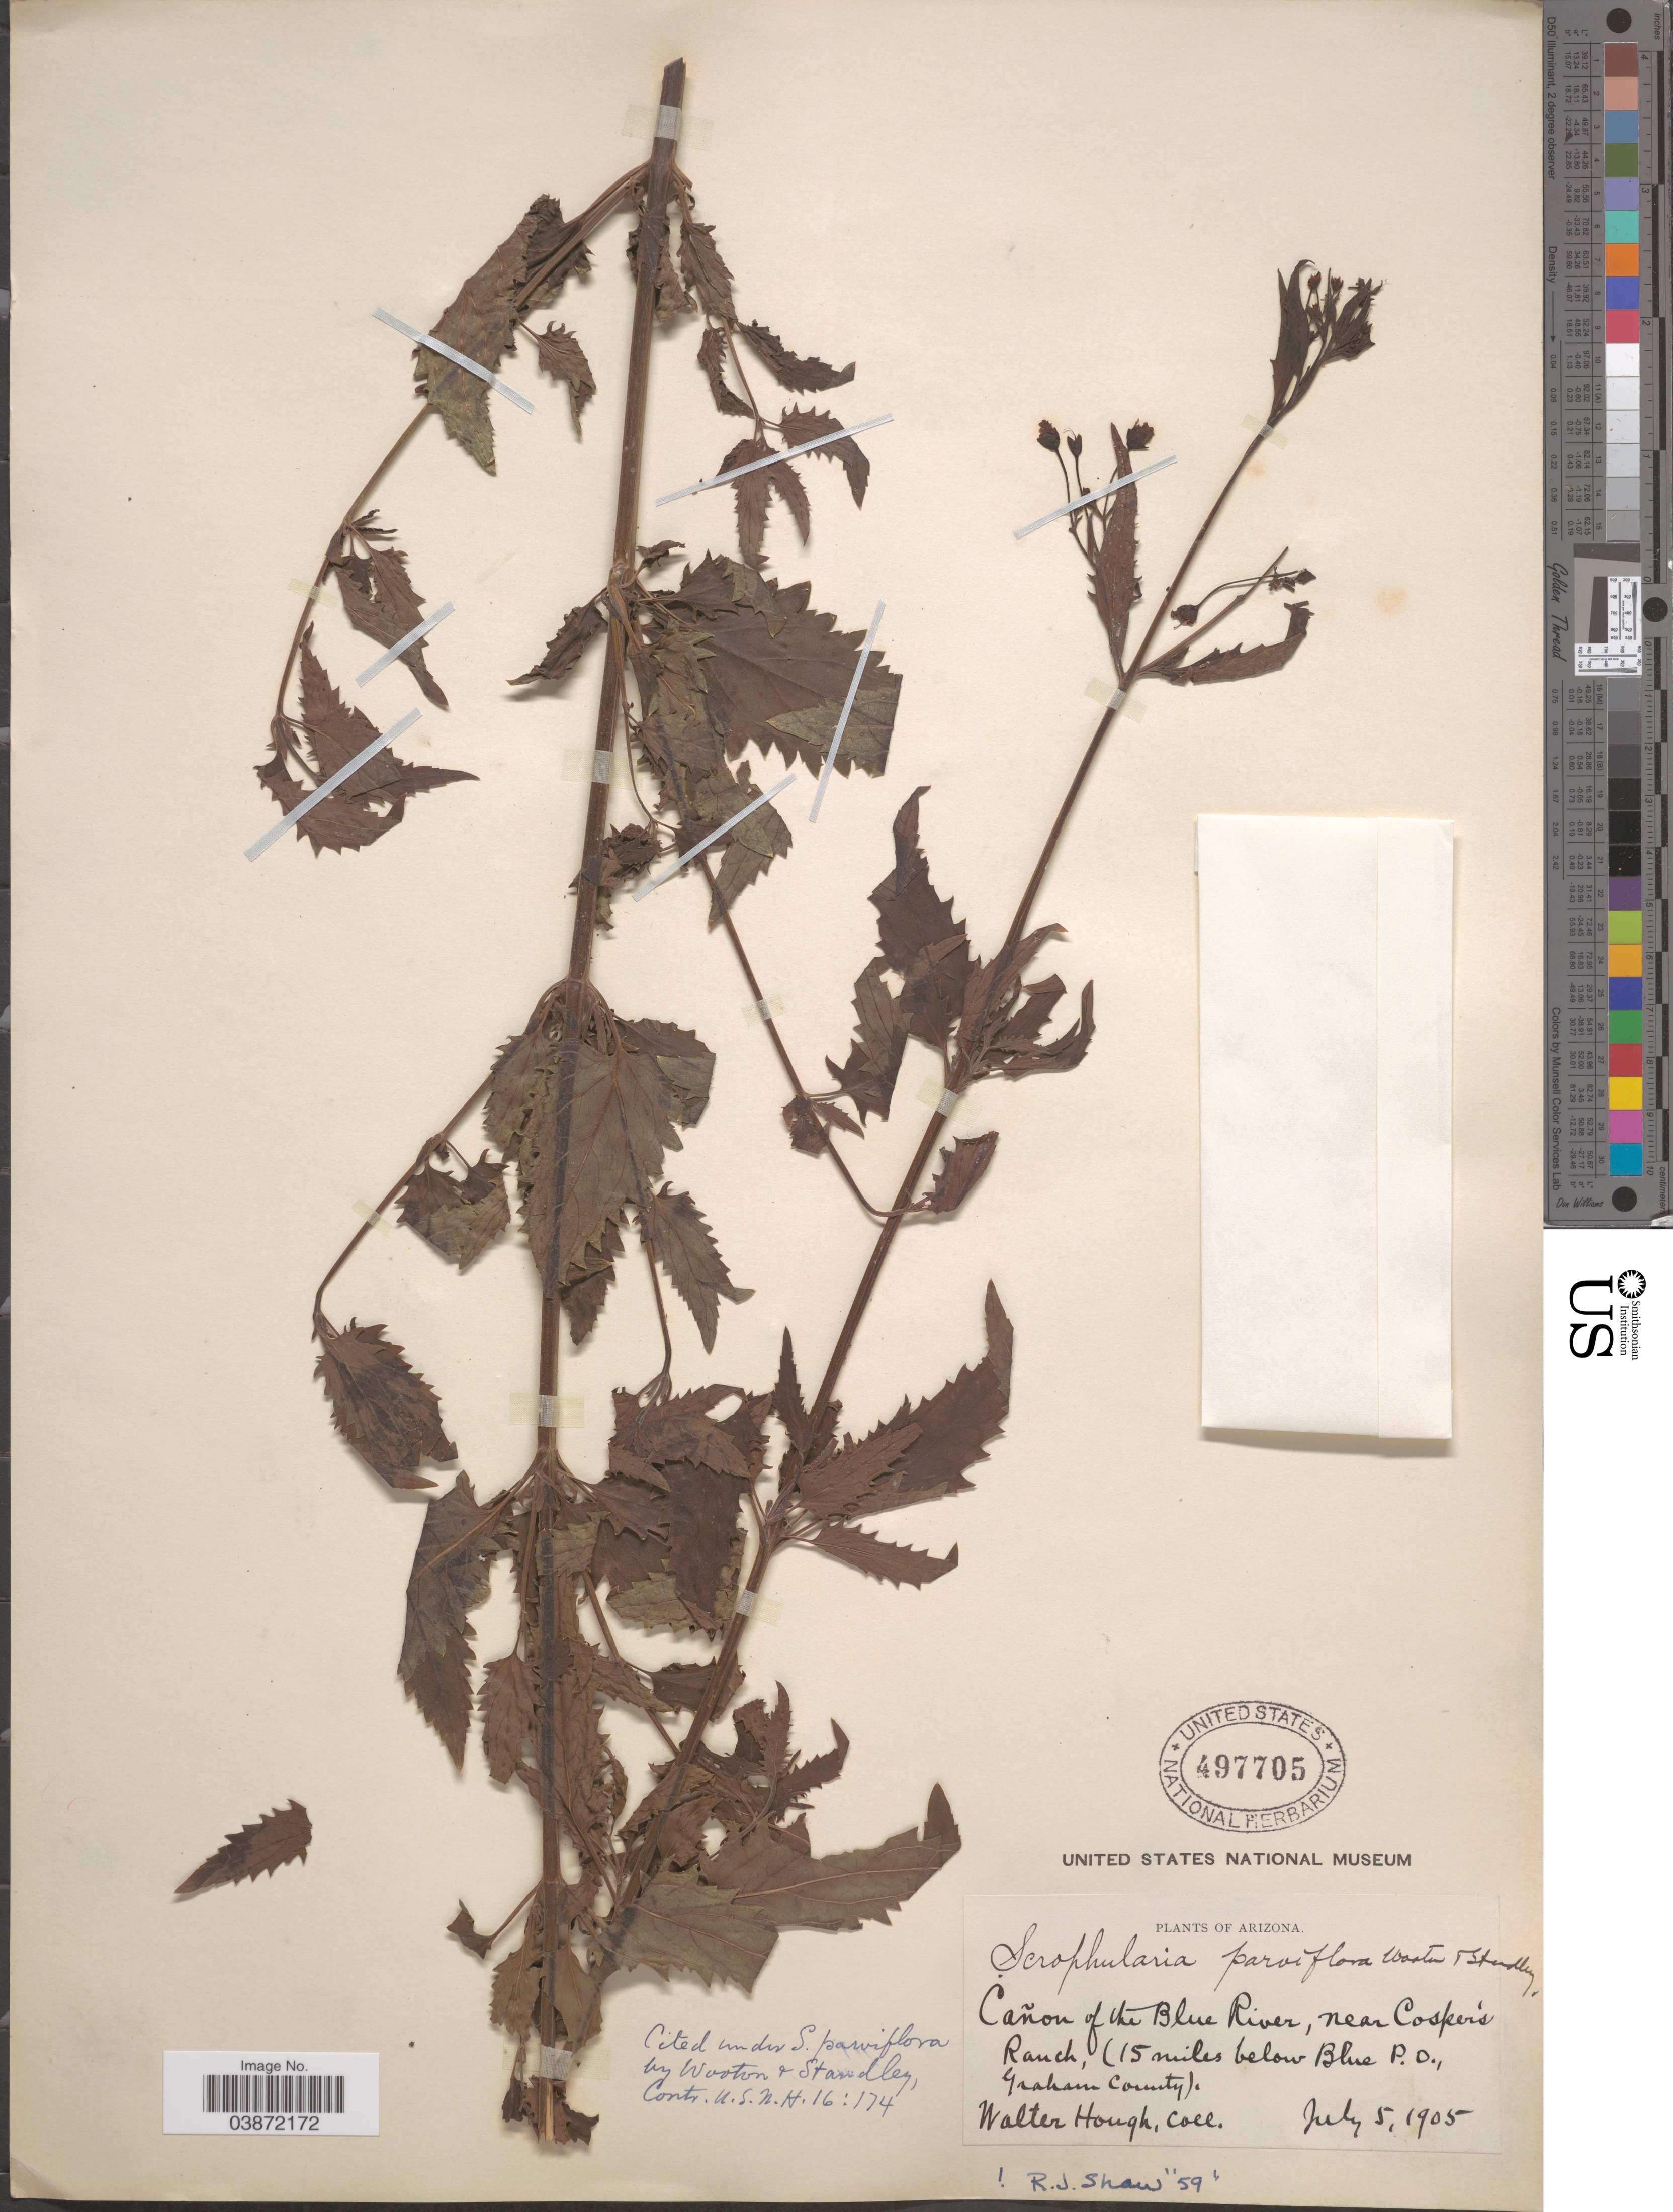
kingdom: Plantae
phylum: Tracheophyta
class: Magnoliopsida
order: Lamiales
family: Scrophulariaceae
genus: Scrophularia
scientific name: Scrophularia parviflora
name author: Wooton & Standl.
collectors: W. Hough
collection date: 1905-07-05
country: United States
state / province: Arizona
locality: Cañon of the Blue River, near Cosper's Ranch, (15 miles below Blue P.O., Graham County).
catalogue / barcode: US 497705